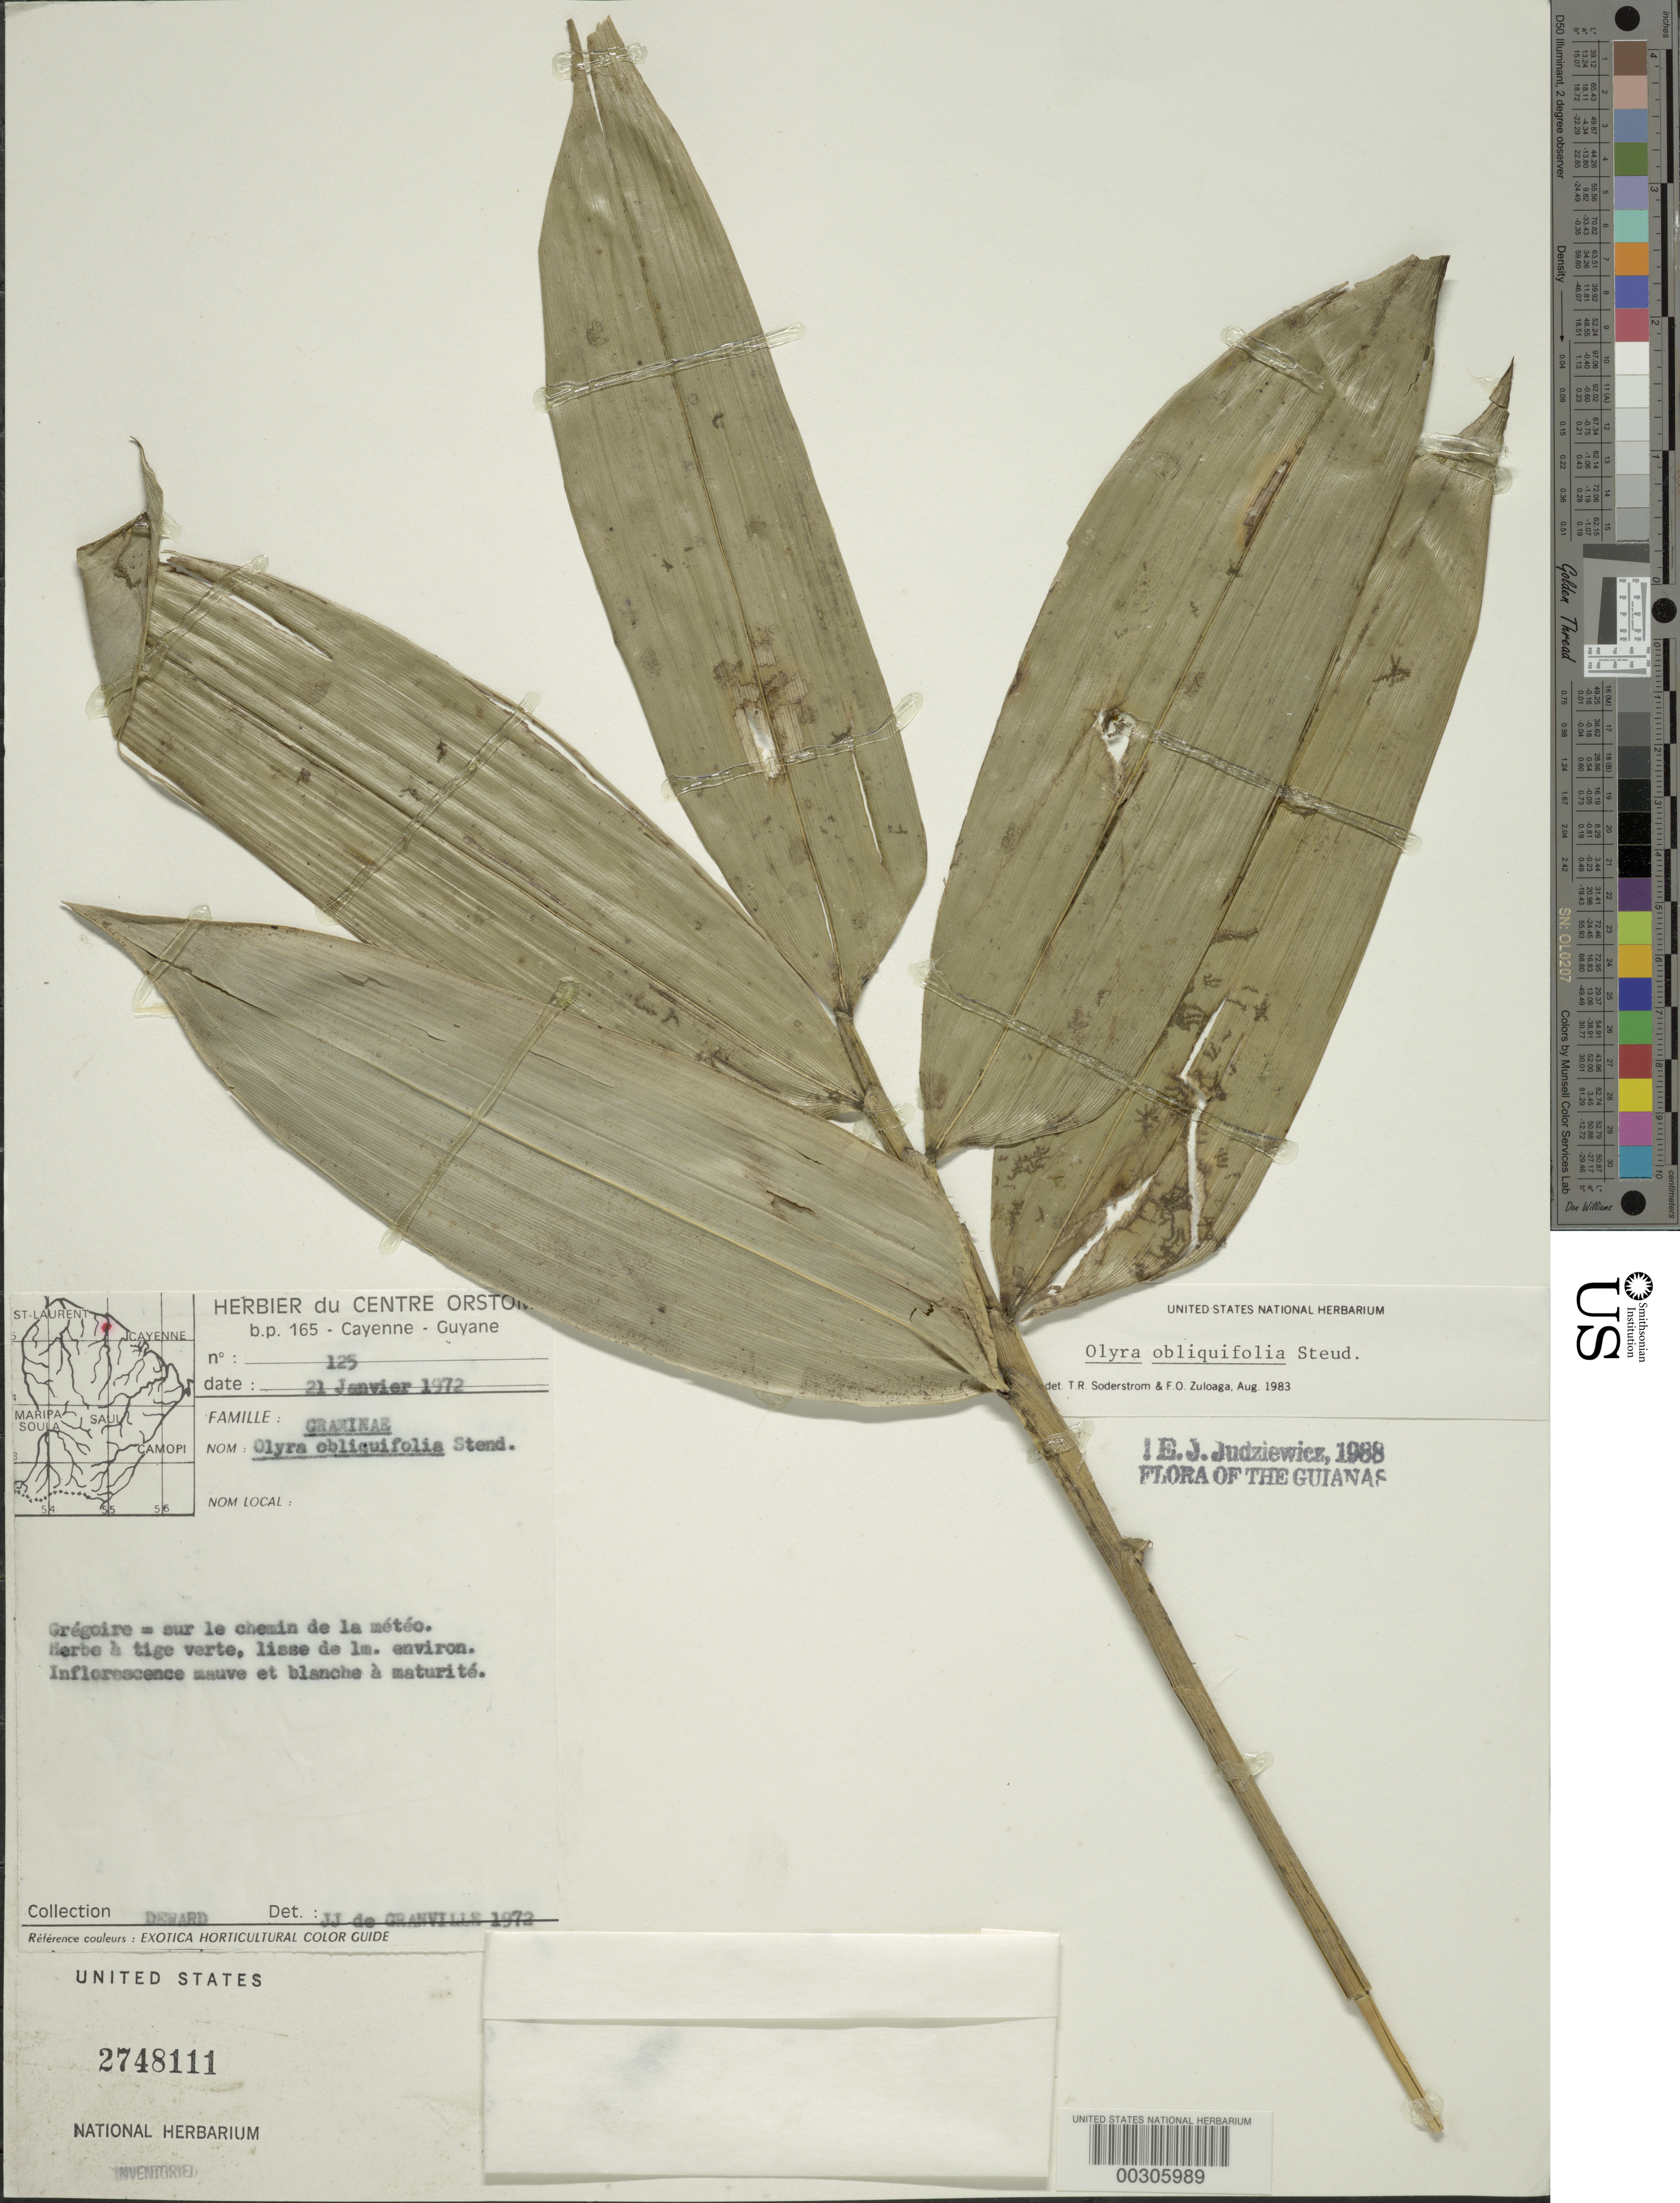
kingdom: Plantae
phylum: Tracheophyta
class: Liliopsida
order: Poales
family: Poaceae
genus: Olyra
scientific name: Olyra obliquifolia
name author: Steud.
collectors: -. Deward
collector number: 125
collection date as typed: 21 Jan 1972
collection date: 1972-01-21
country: French Guiana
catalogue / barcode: US 2748111